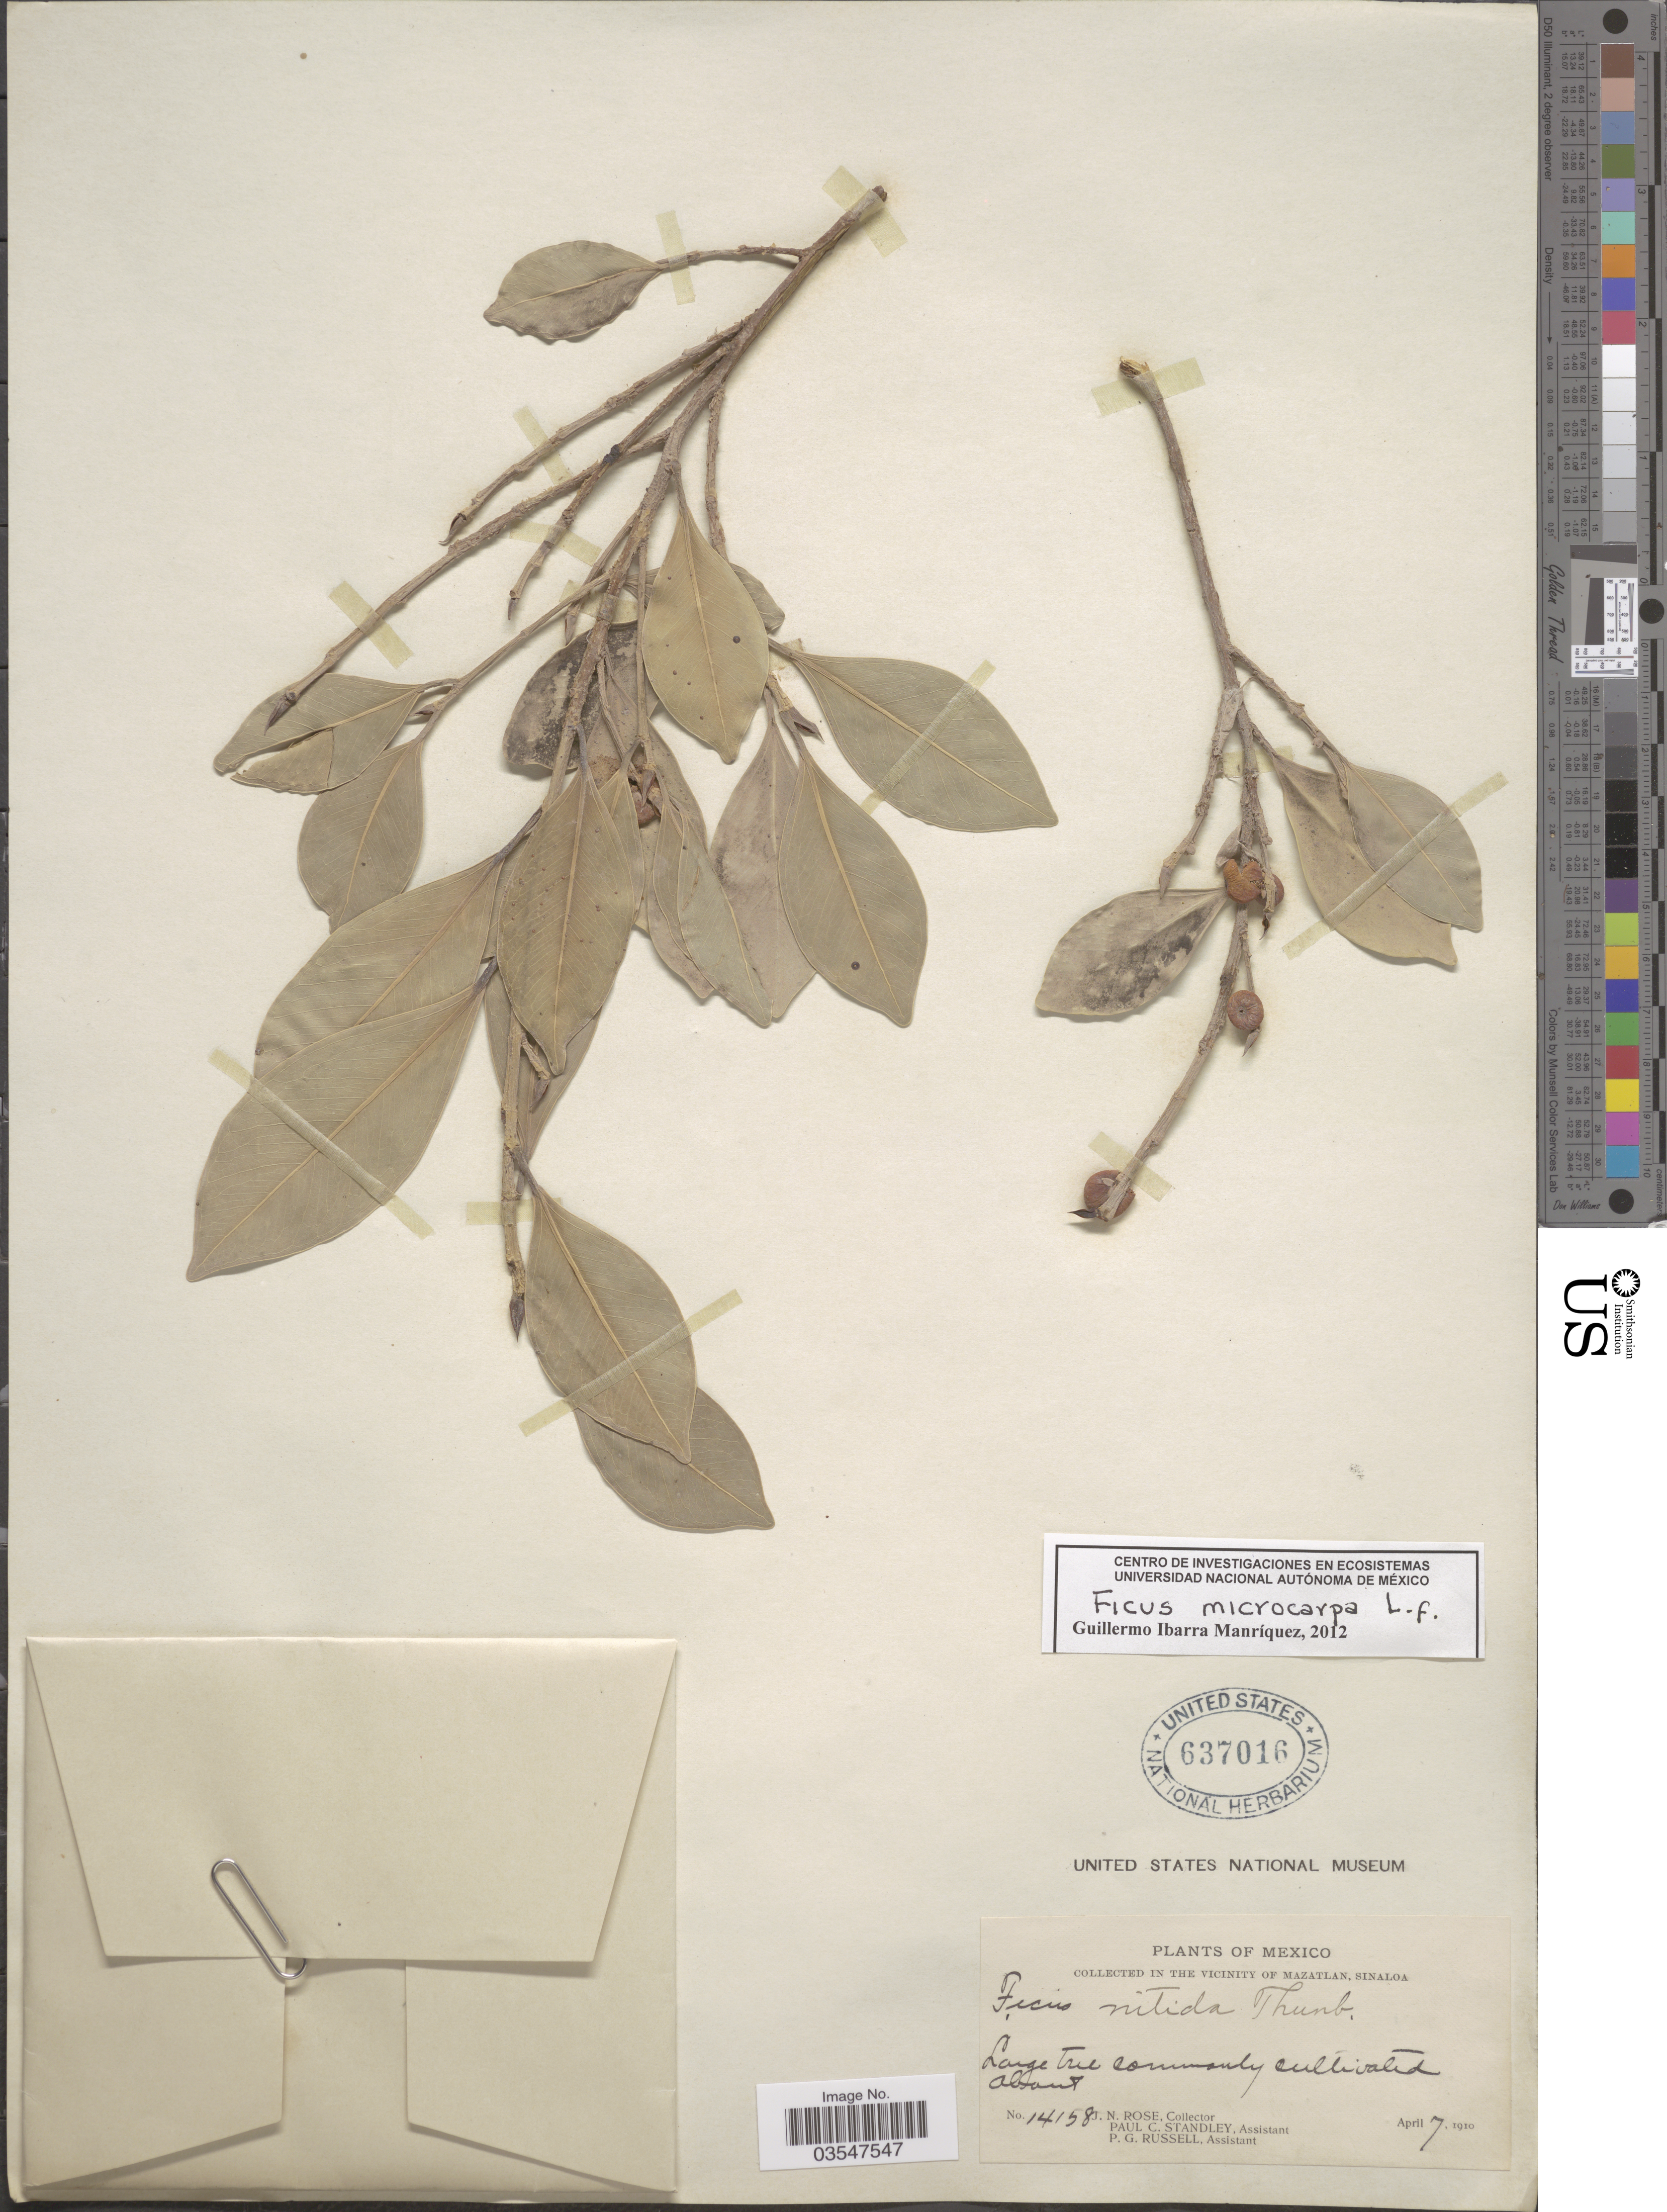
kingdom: Plantae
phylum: Tracheophyta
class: Magnoliopsida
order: Rosales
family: Moraceae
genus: Ficus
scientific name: Ficus microcarpa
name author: L. f.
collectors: J. N. Rose, P. C. Standley & P. G. Russell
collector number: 14158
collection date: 1910-04-07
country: Mexico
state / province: Sinaloa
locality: In The Vicinity of Mazatlan.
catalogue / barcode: US 637016